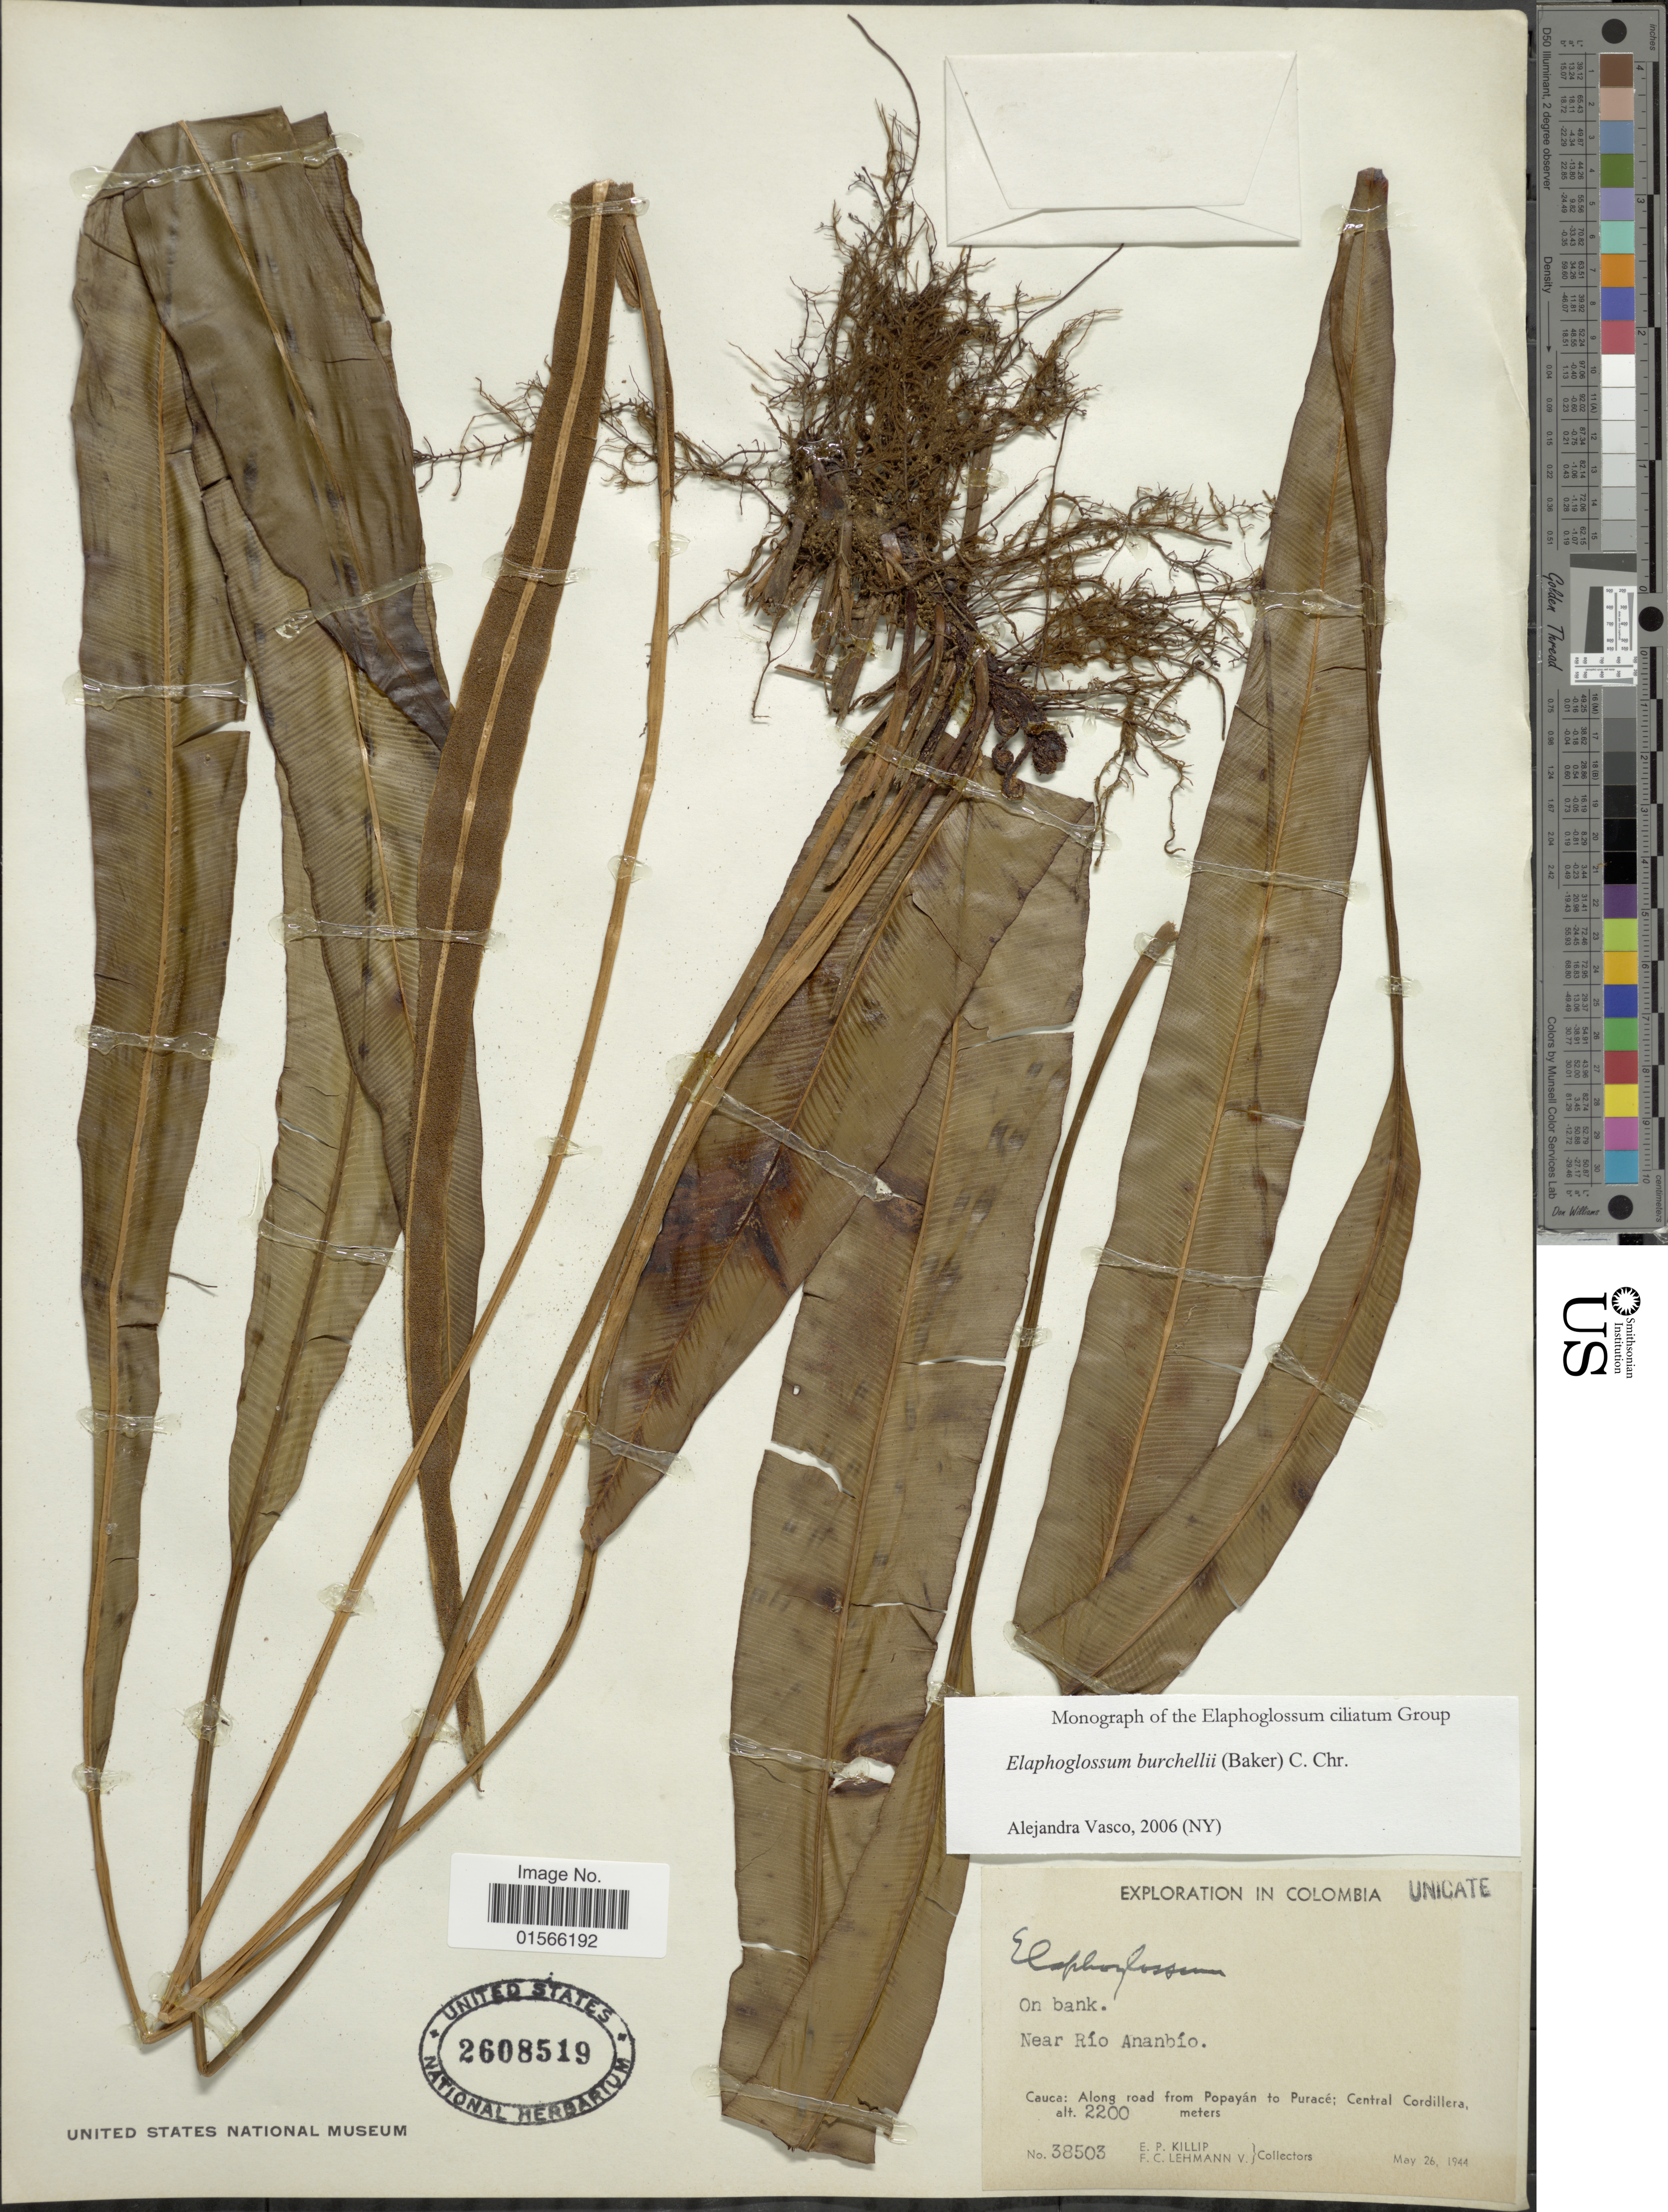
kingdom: Plantae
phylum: Tracheophyta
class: Polypodiopsida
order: Polypodiales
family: Dryopteridaceae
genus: Elaphoglossum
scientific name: Elaphoglossum burchellii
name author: (Baker) C. Chr.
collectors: E. P. Killip & F. Lehmann v.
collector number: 38503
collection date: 1944-05-26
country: Colombia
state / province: Cauca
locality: Near Río Ananbío, Along road from Popayán to Puracé; Central Cordillera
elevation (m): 2200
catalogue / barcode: US 2608519